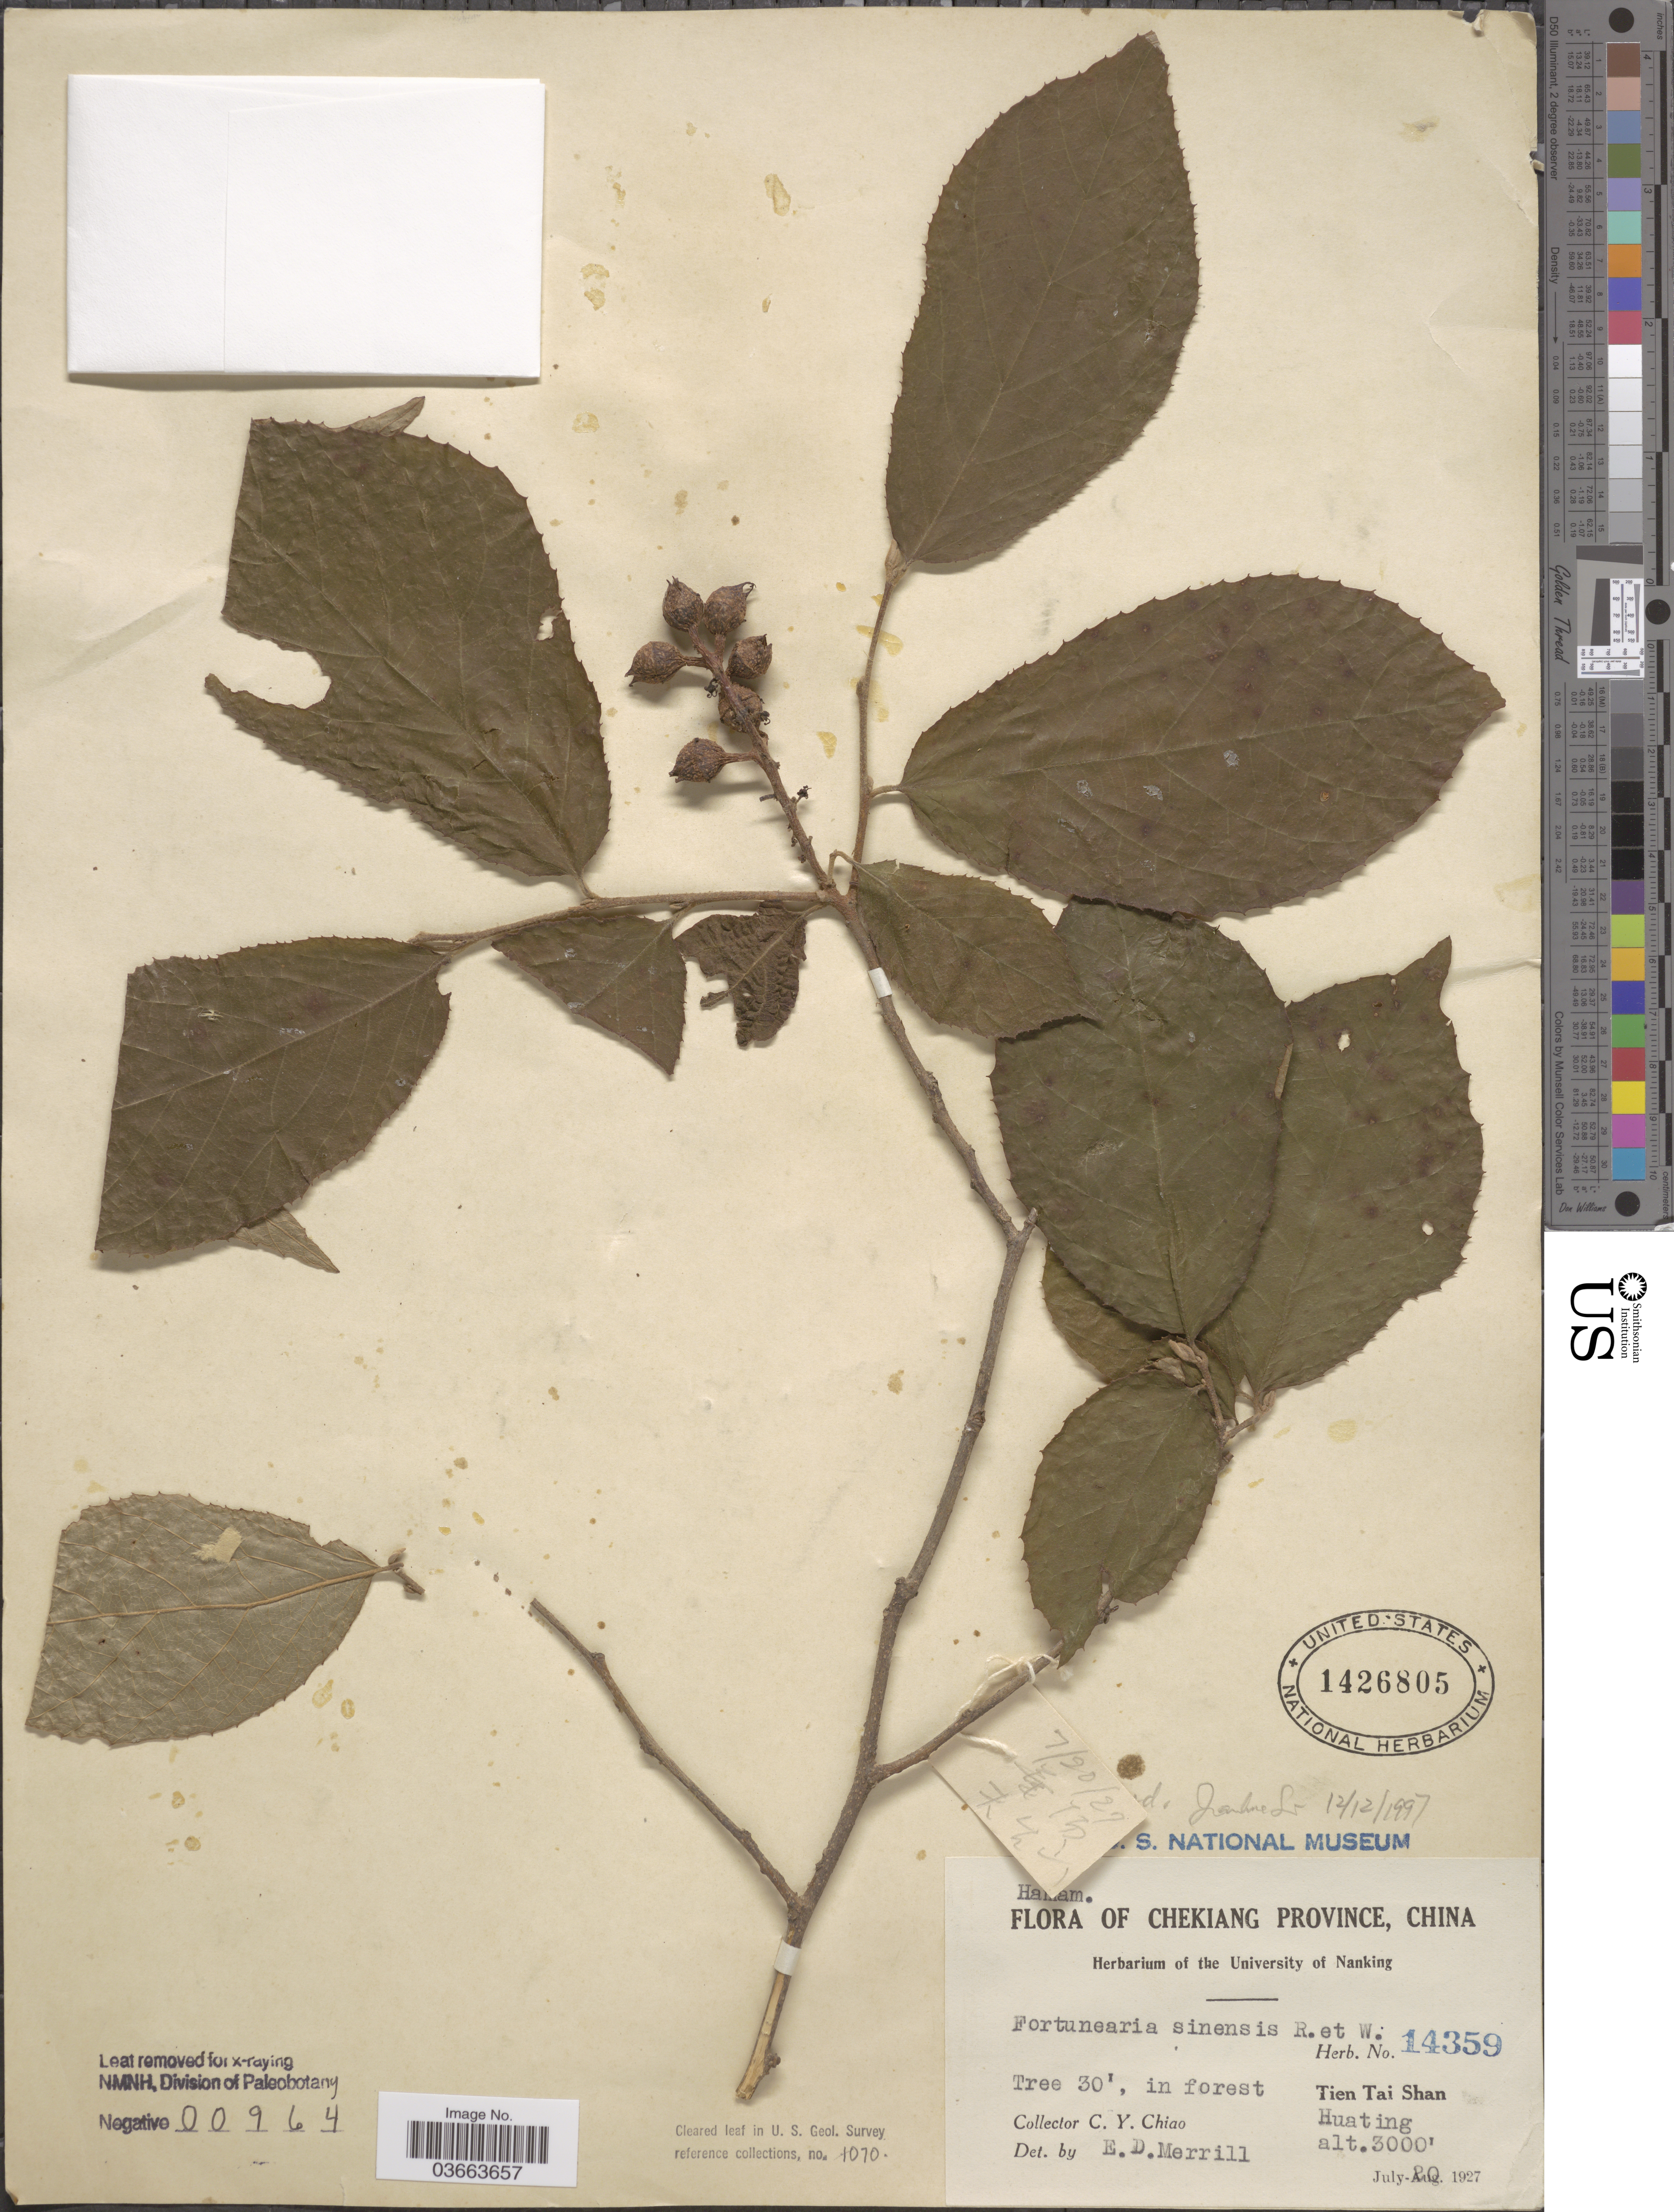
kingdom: Plantae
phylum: Tracheophyta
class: Magnoliopsida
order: Saxifragales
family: Hamamelidaceae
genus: Fortunearia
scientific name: Fortunearia sinensis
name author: Rehder & E.H. Wilson in Sarg.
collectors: C. Y. Chiao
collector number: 14359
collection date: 1927-07-20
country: China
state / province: Zhejiang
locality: Chekiang Province. Tien Tai Shan. Huating.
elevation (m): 914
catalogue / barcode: US 1426805